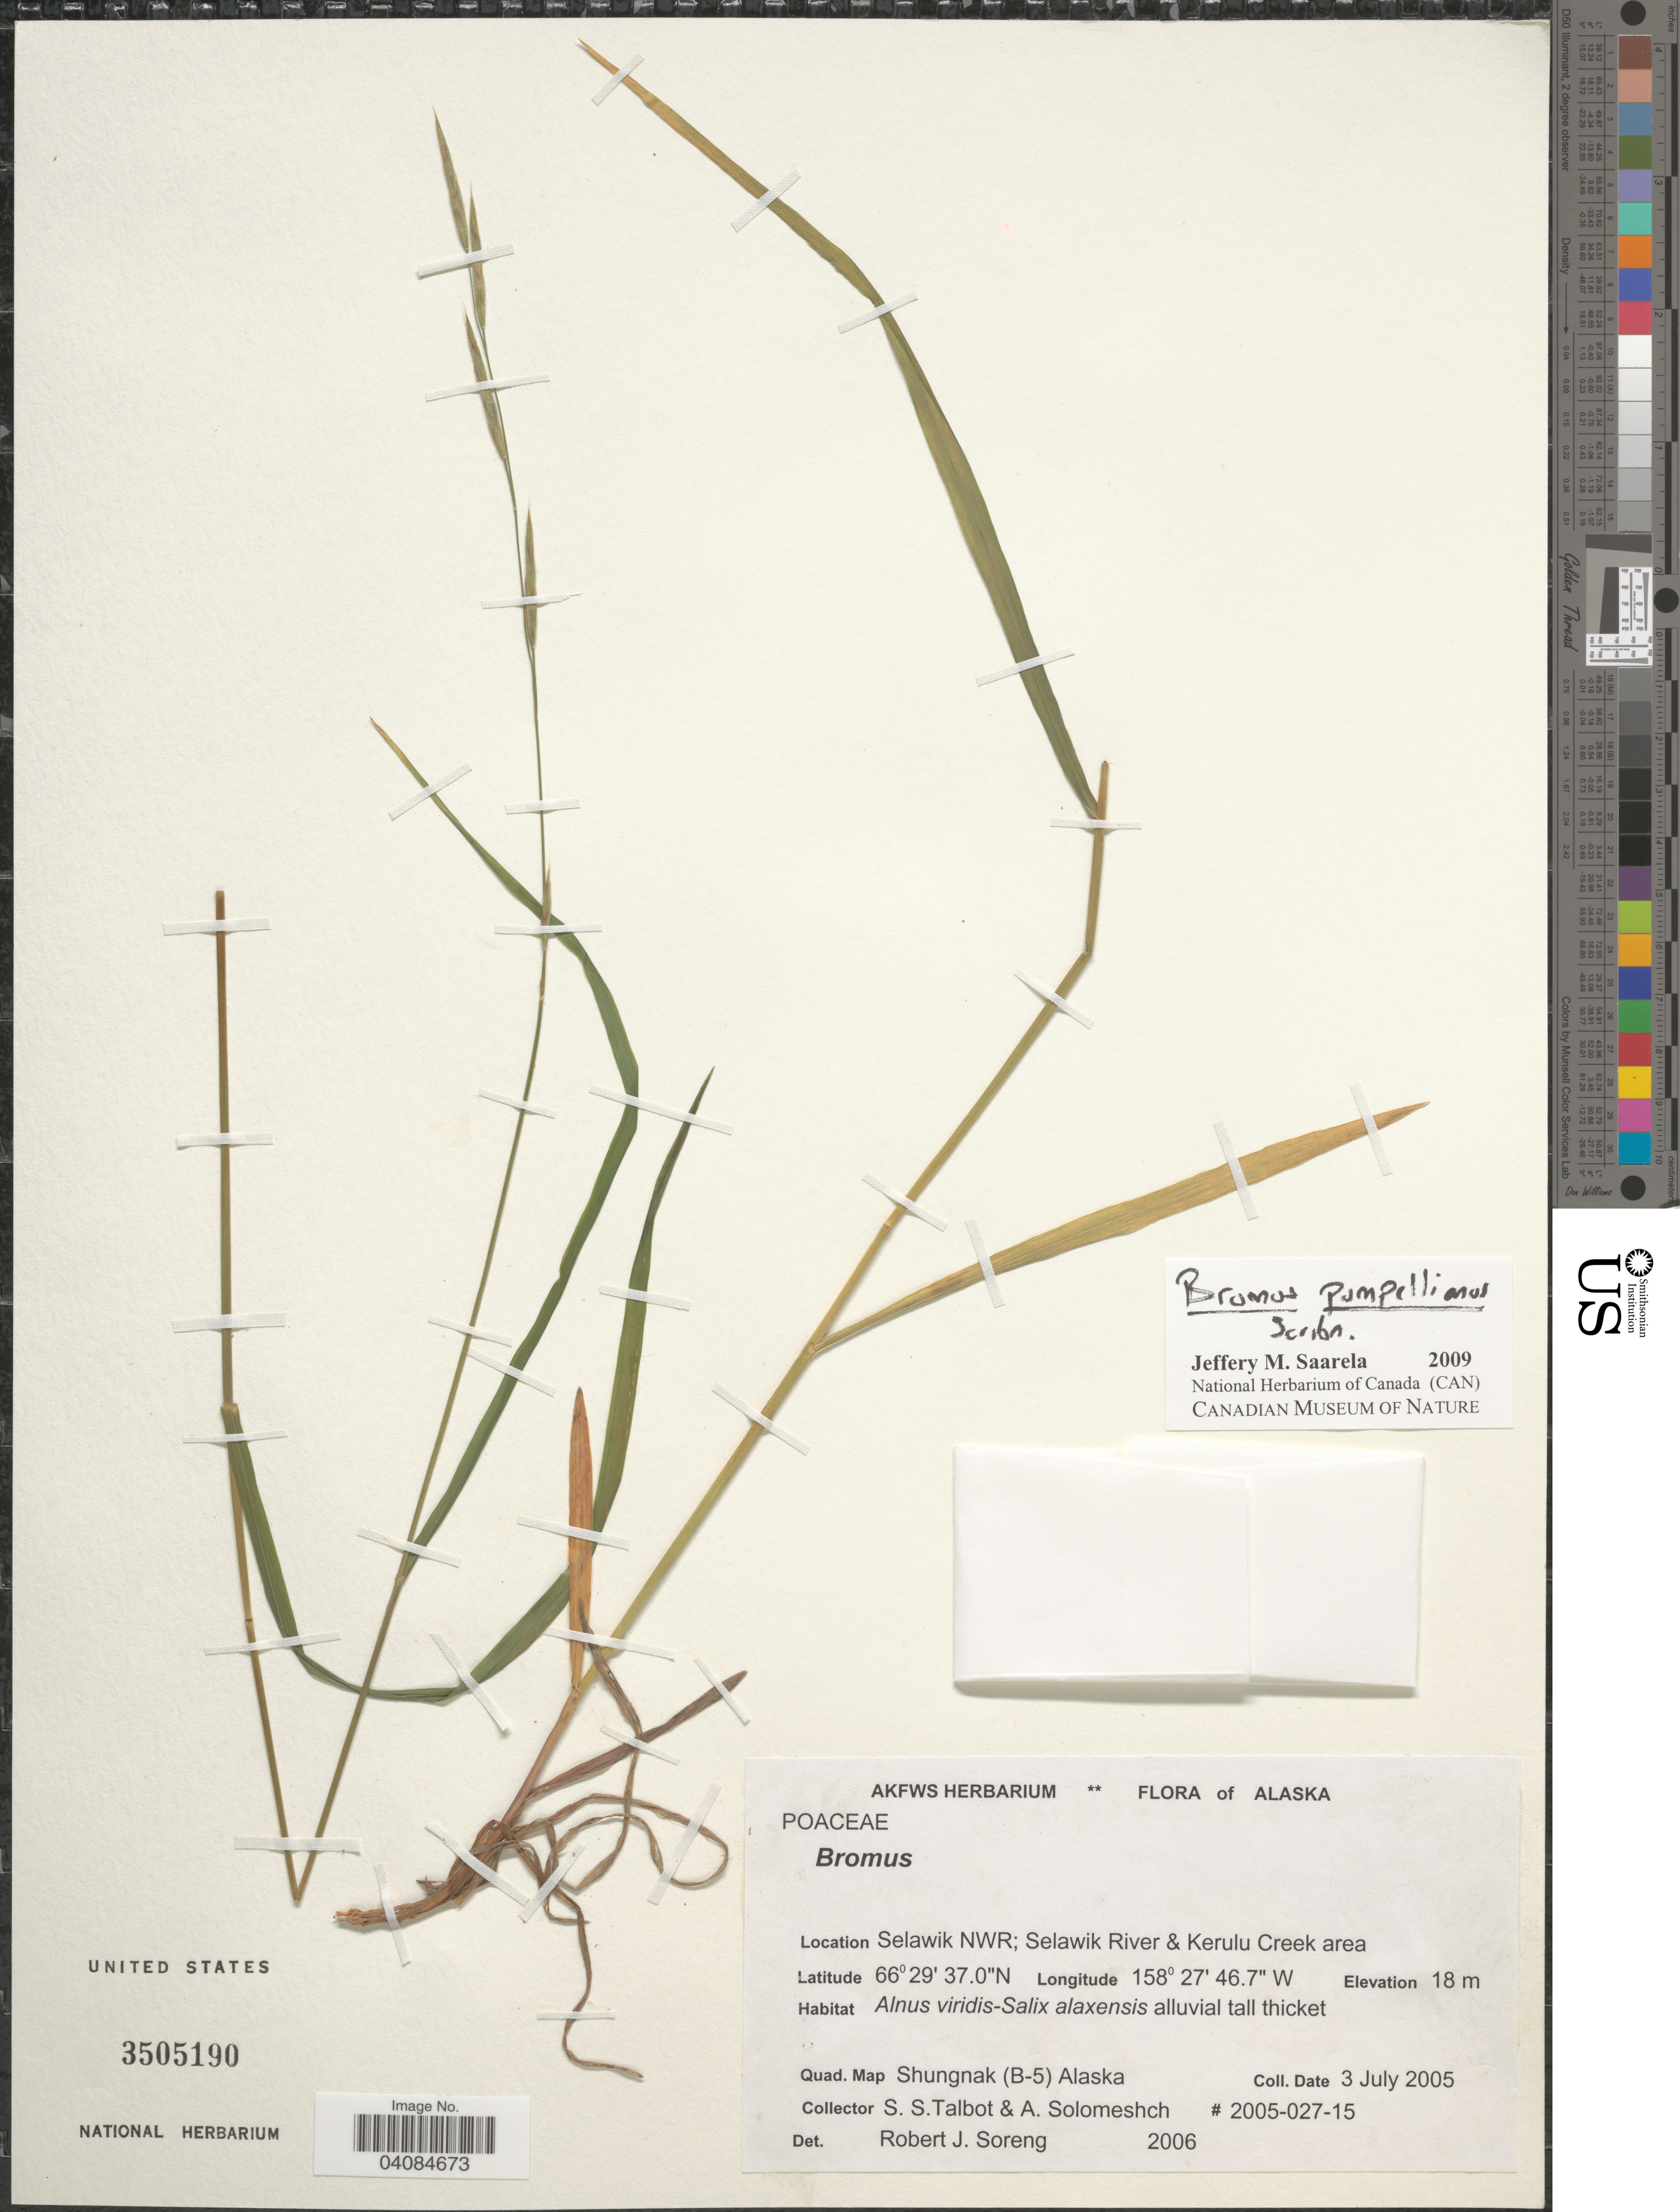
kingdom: Plantae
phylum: Tracheophyta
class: Liliopsida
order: Poales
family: Poaceae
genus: Bromus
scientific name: Bromus pumpellianus var. arcticus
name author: (Shear ex Scribn. & Merr.) A.E. Porsild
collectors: S. S. Talbot & A. Solomeshch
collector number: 2005-027-15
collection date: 2005-07-03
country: United States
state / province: Alaska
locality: Selawik NWR; Selawik River & Kerulu Creek area. Quad. Map Shungnak (B-5).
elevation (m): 18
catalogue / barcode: US 3505190